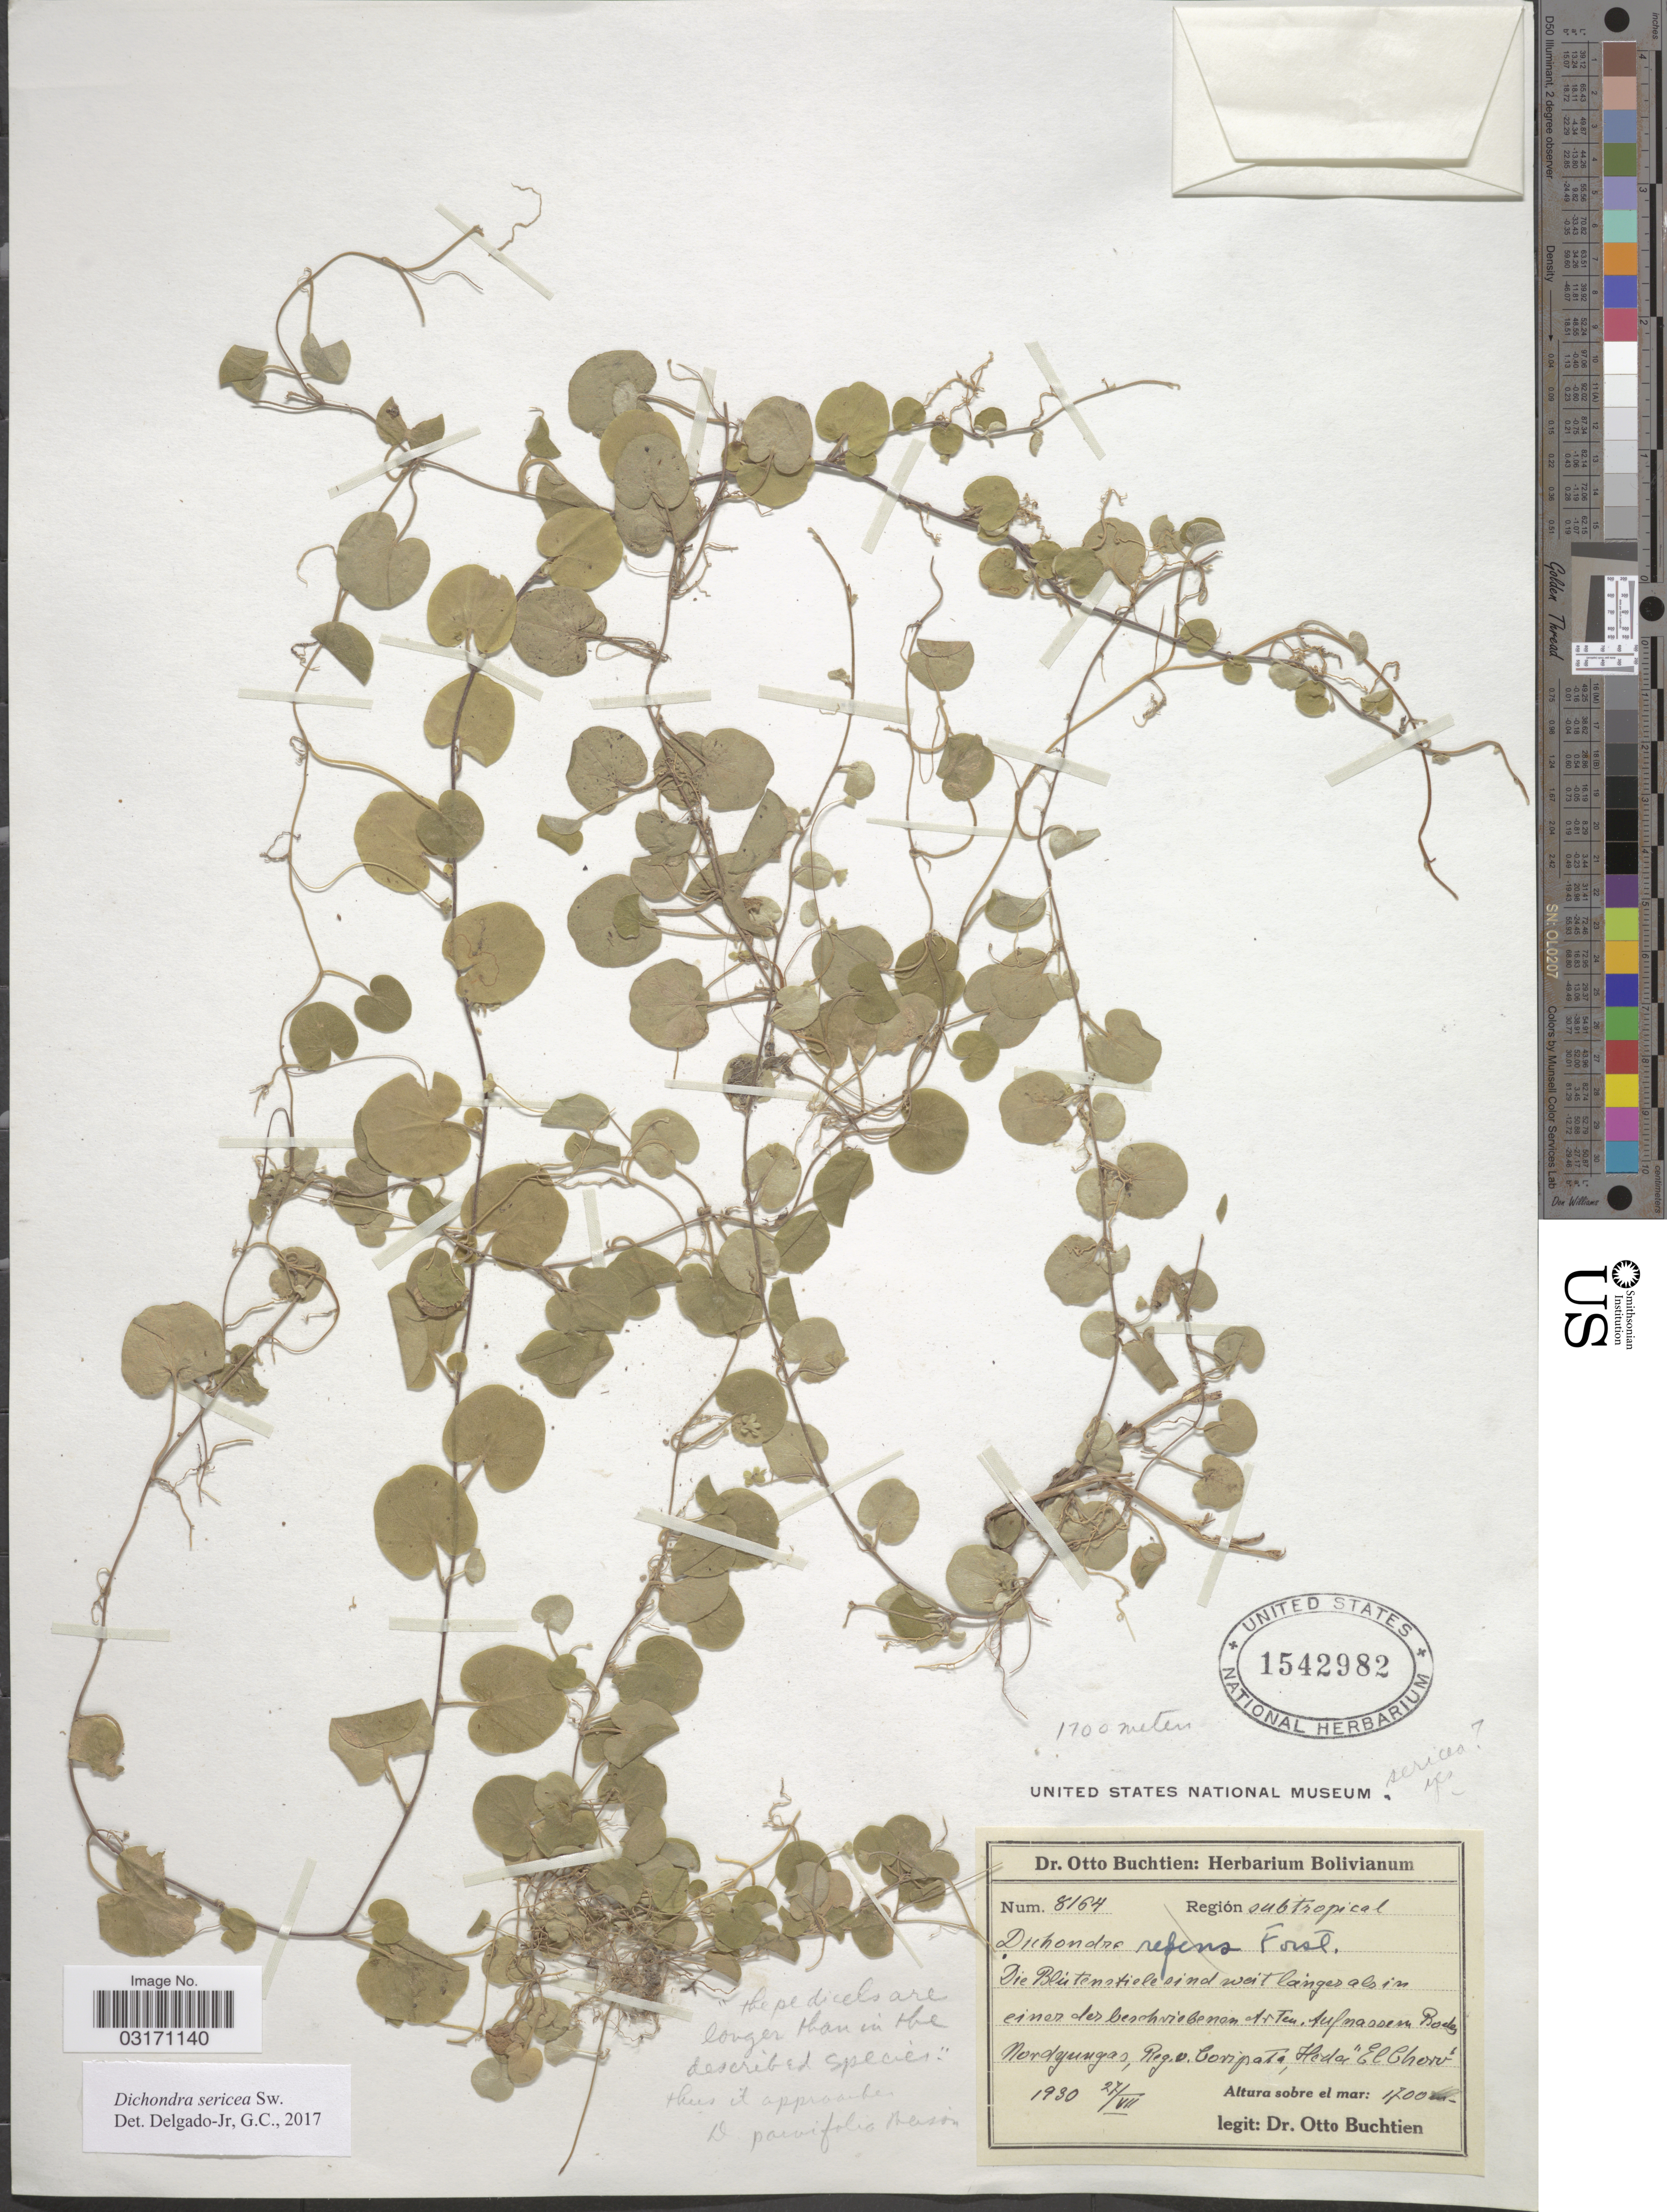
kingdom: Plantae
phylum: Tracheophyta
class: Magnoliopsida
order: Solanales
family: Convolvulaceae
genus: Dichondra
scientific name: Dichondra sericea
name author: Sw.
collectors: O. Buchtien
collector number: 8164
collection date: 1930-07-27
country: Bolivia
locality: Región subtropical. Nord yungas, Reg. v. Coripata, Hcda "El Cherro".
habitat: auf nassem boden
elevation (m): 1700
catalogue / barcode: US 1542982